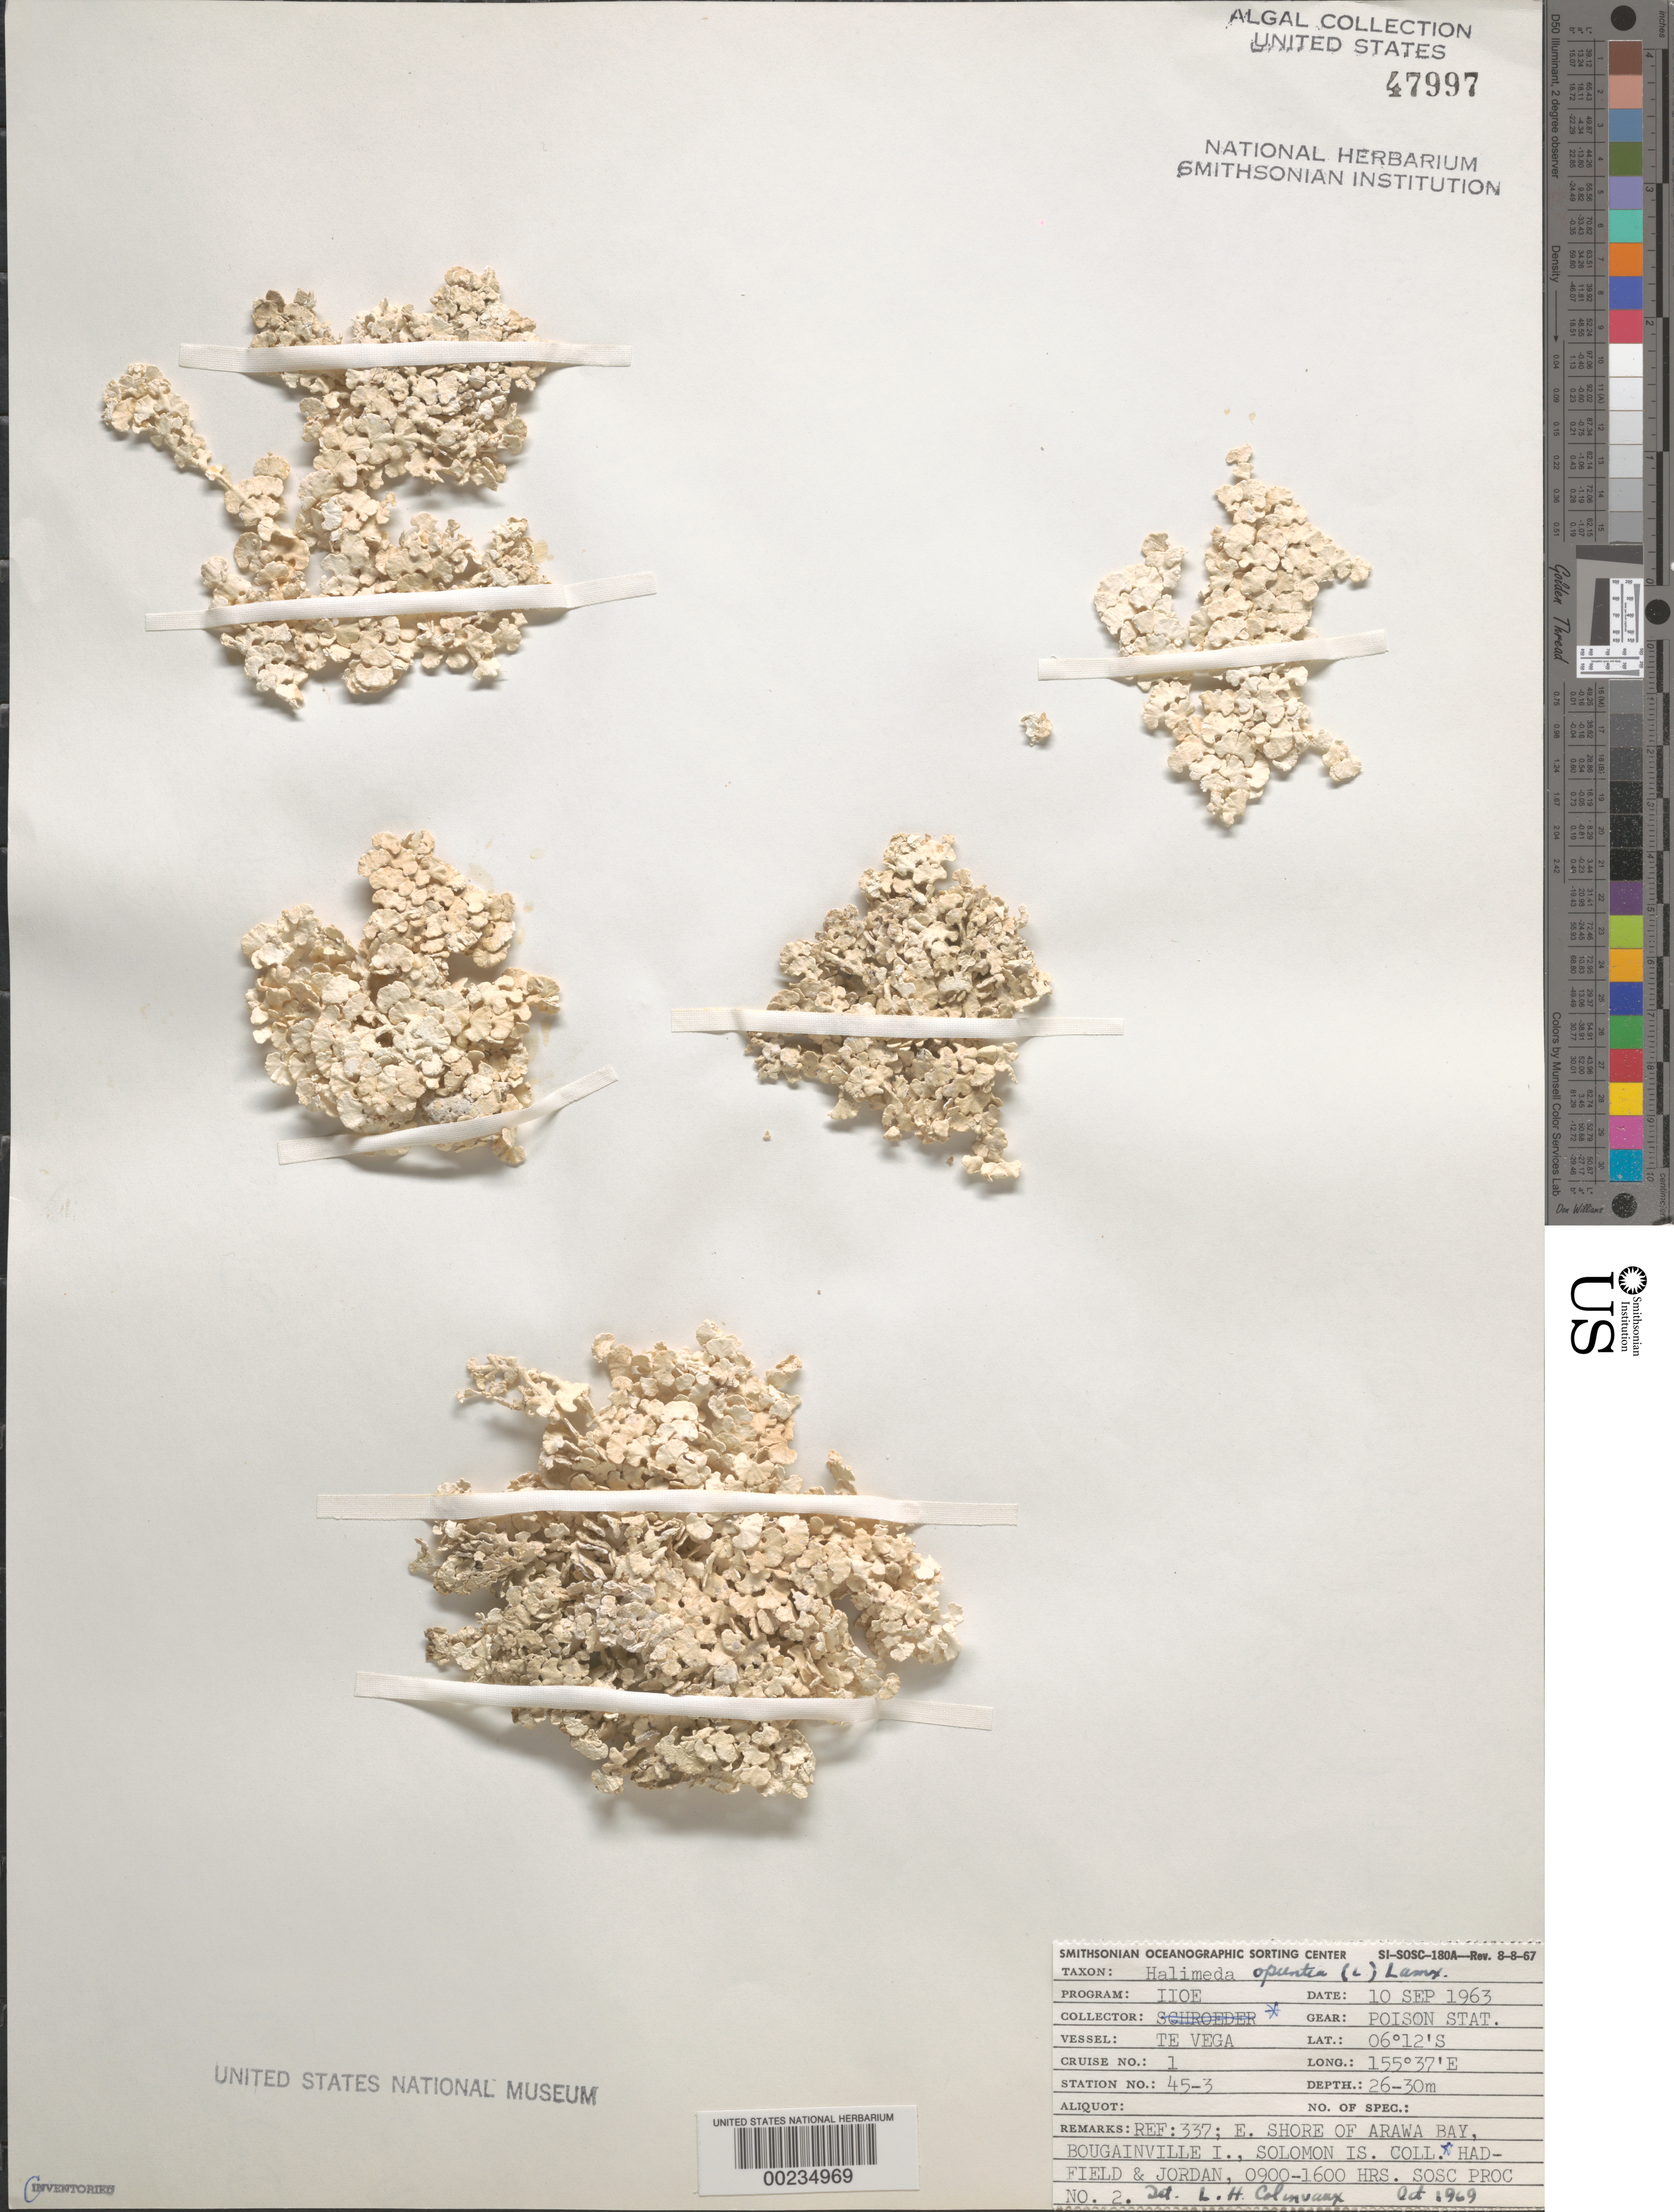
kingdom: Plantae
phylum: Chlorophyta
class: Ulvophyceae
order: Bryopsidales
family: Halimedaceae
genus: Halimeda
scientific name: Halimeda opuntia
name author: (L.) J.V.Lamouroux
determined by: Hillis-Colinvaux, L.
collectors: -. Jordan & -. Hadfield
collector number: Station 45-3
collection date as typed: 10 Sep 1963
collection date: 1963-09-10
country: Papua New Guinea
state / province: Bougainville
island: Bougainville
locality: Arawa Bay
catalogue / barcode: US 47997